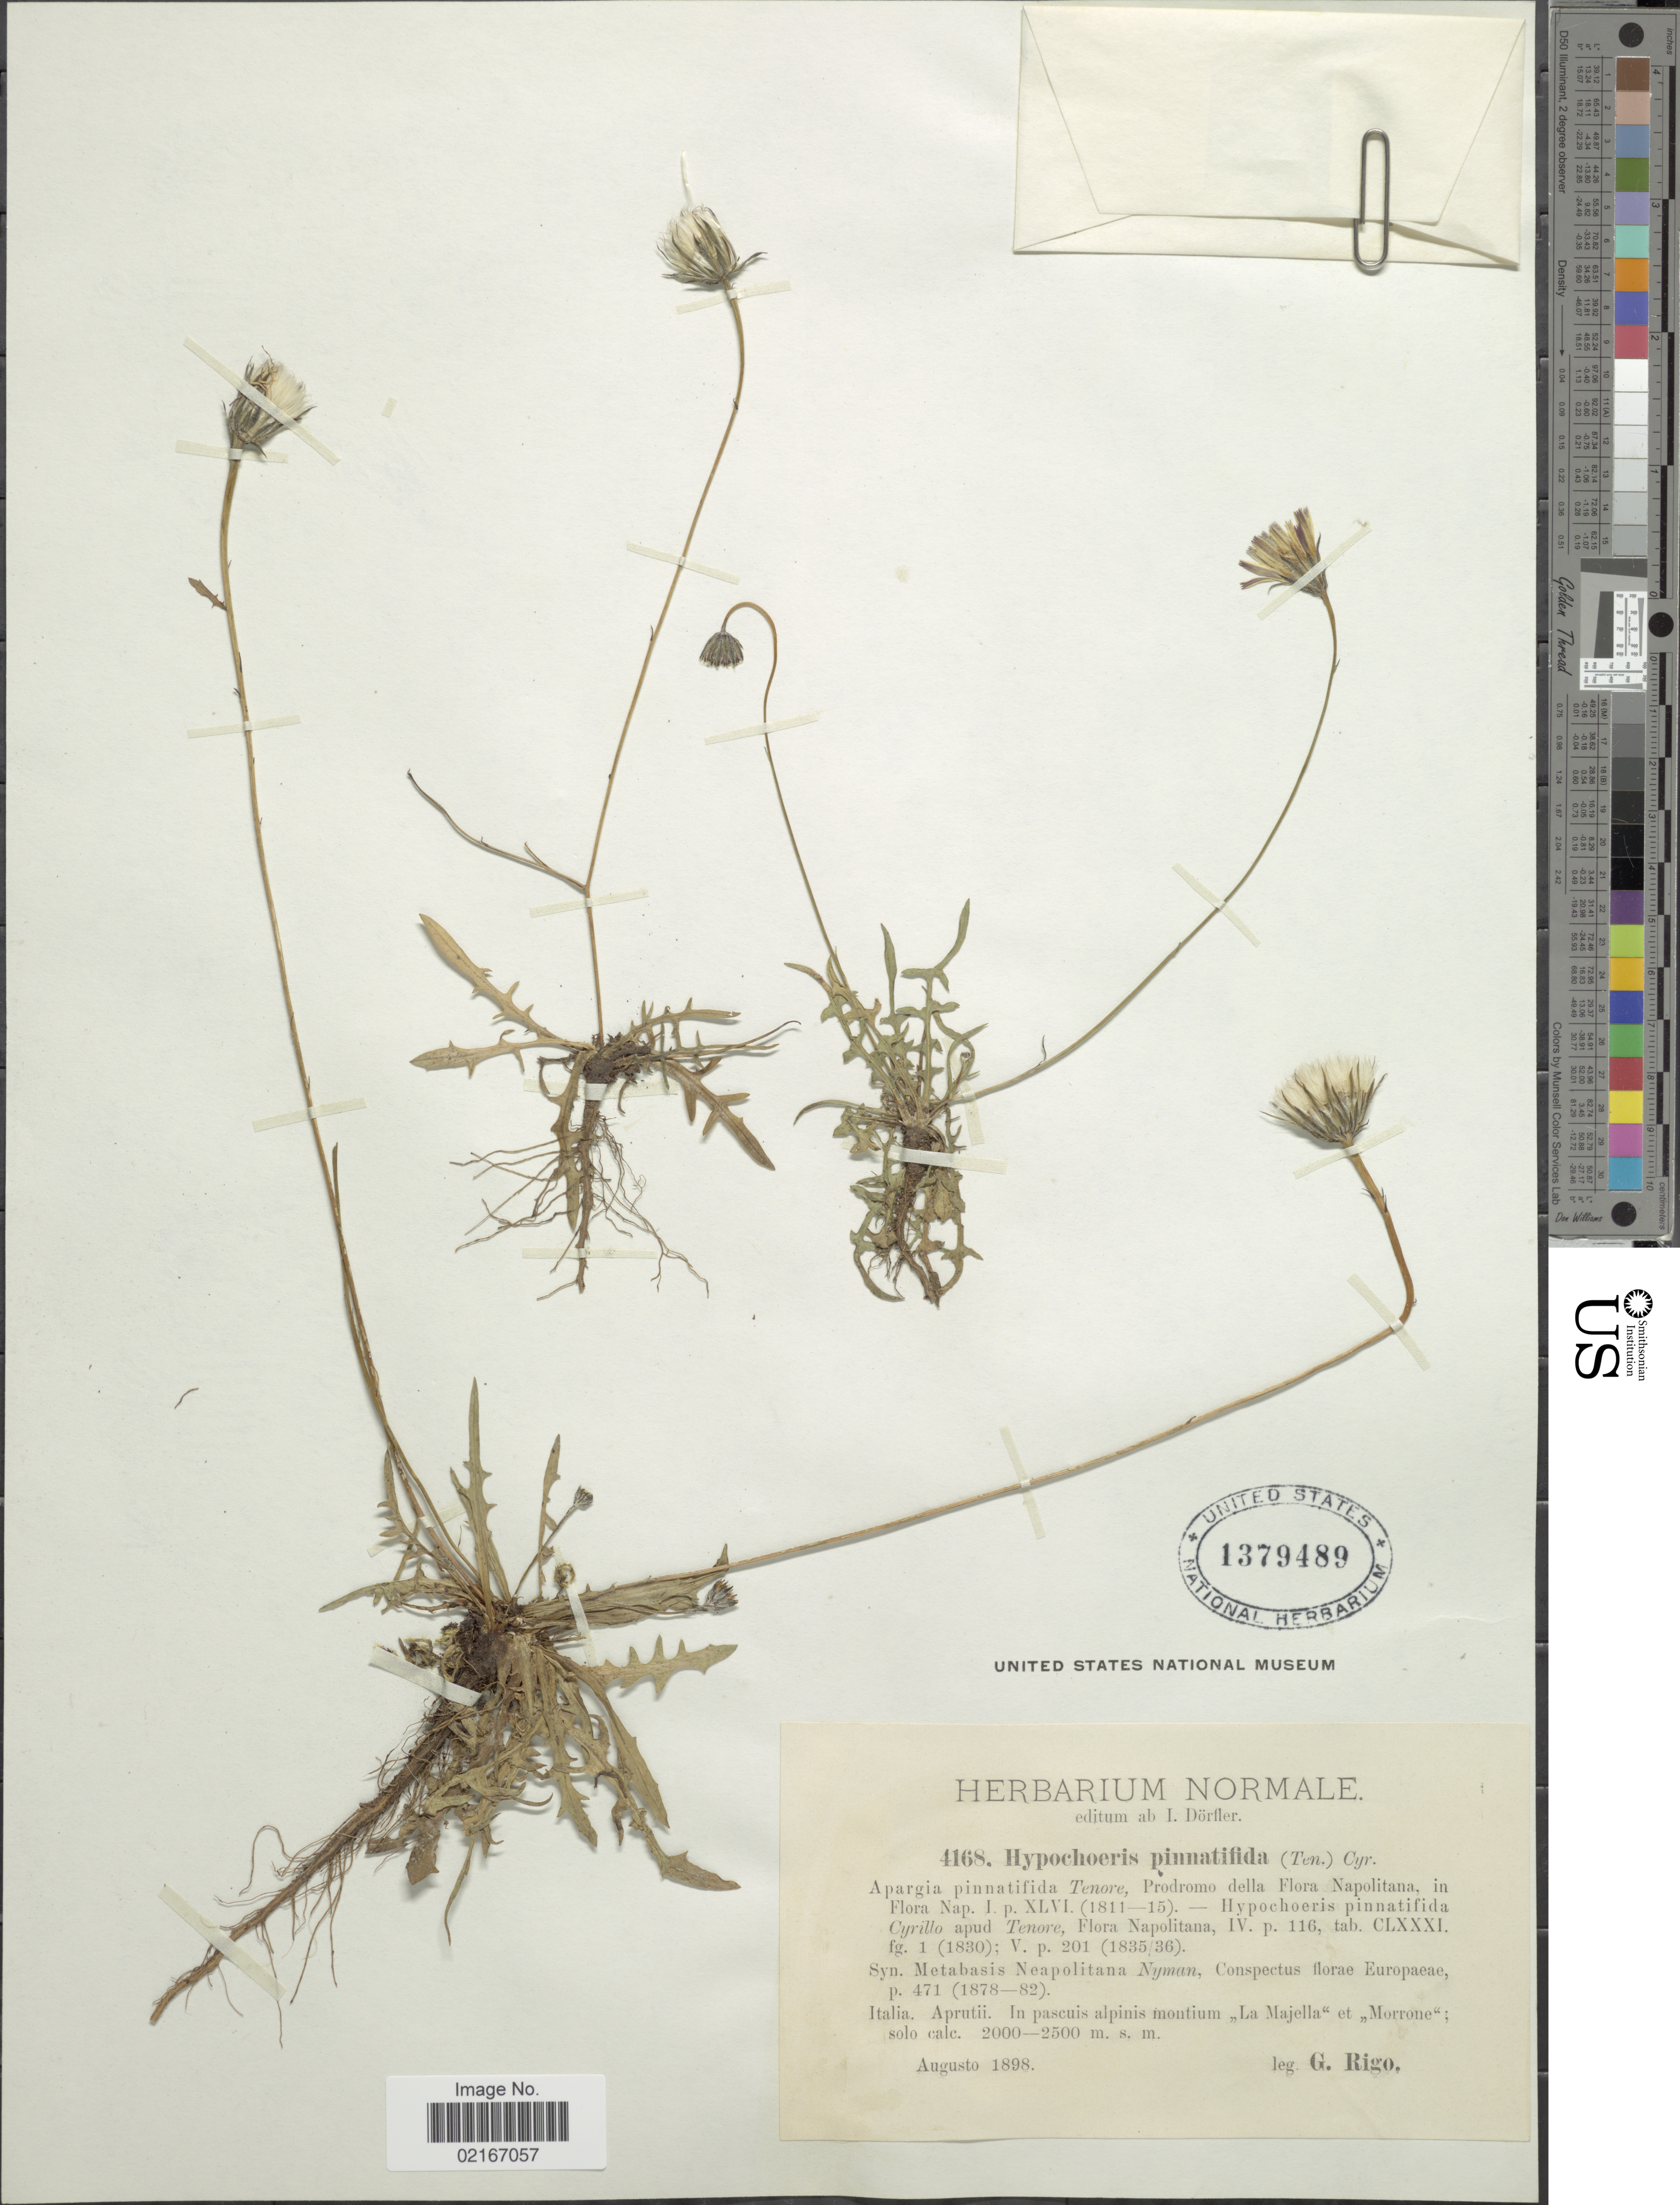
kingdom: Plantae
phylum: Tracheophyta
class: Magnoliopsida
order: Asterales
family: Asteraceae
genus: Hypochaeris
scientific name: Hypochaeris cretensis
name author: (L.) Bory & Chaub.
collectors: G. Rigo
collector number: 4168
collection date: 1898-08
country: Italy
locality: Aprutii, In pascuis alpinis montium ,, La Majella" et ,, Morrone"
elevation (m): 2000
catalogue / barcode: US 1379489